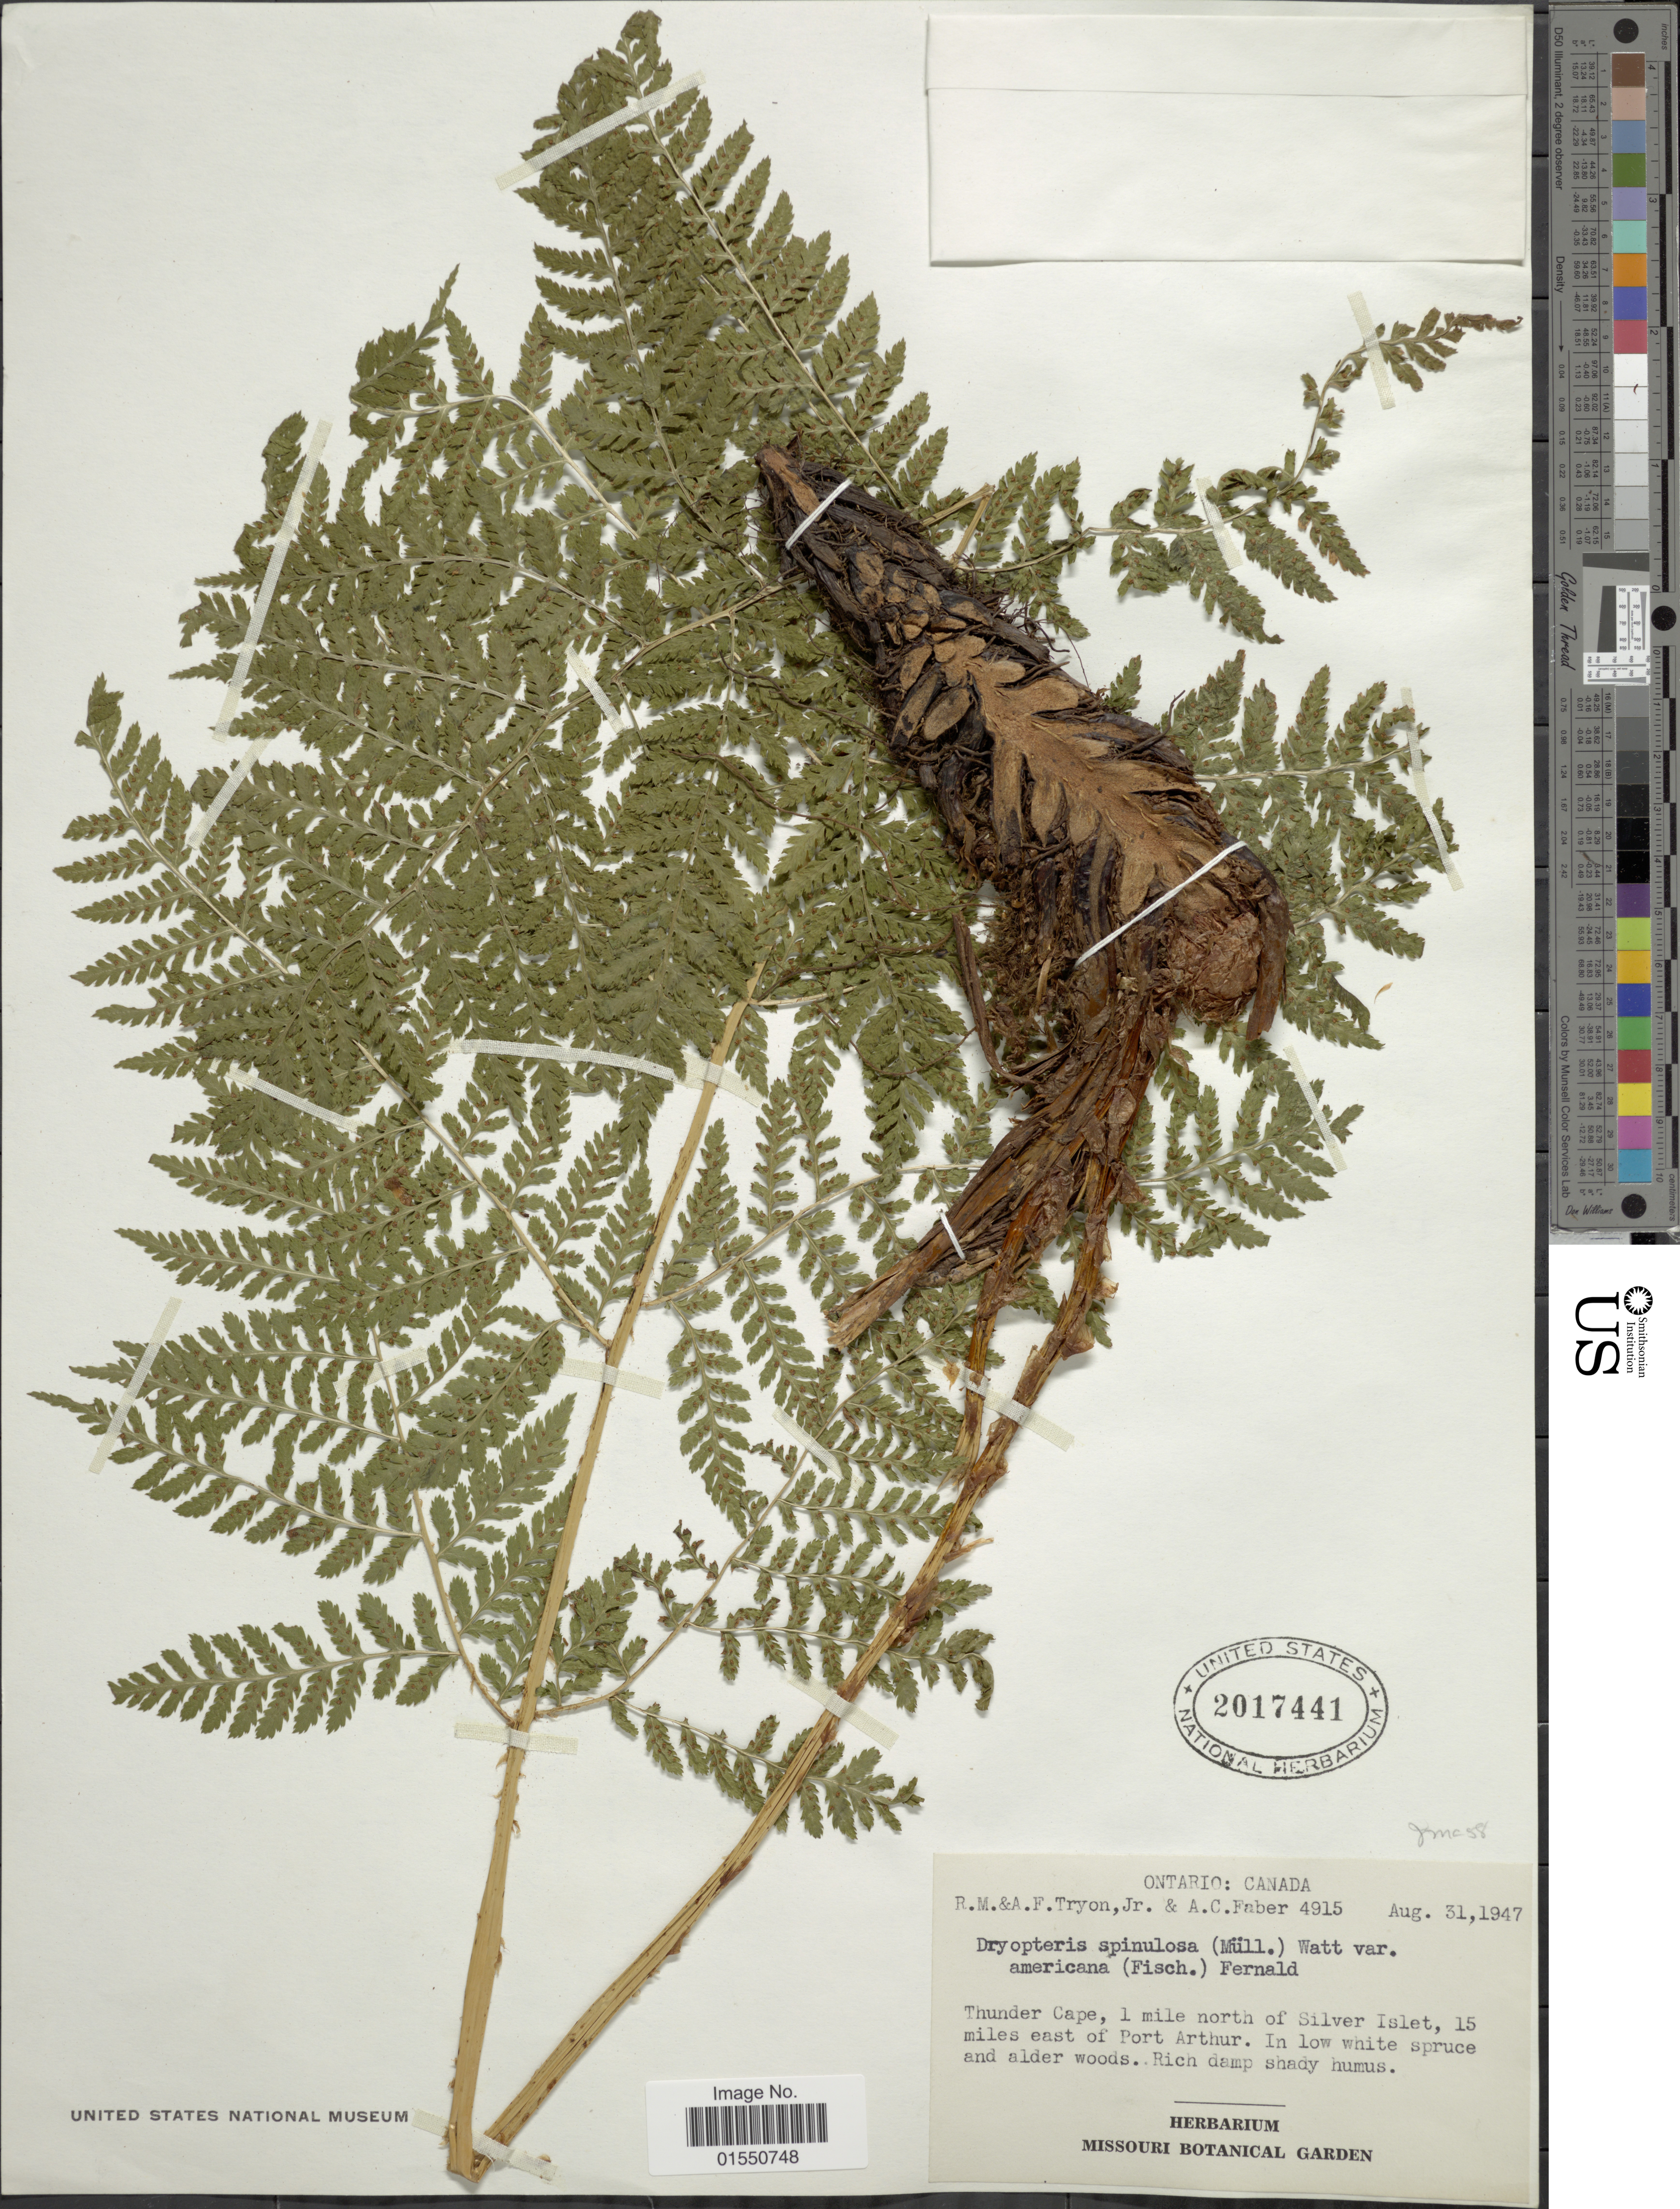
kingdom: Plantae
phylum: Tracheophyta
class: Polypodiopsida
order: Polypodiales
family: Dryopteridaceae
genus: Dryopteris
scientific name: Dryopteris expansa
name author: (C. Presl) Fraser-Jenk. & Jermy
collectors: R. M. Tryon, A. F. Tryon & A. Faber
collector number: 4915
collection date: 1947-08-31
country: Canada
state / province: Ontario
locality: Thunder Cape, 1 mile north of Silver Islet, 15 miles east of Port Arthur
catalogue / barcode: US 2017441